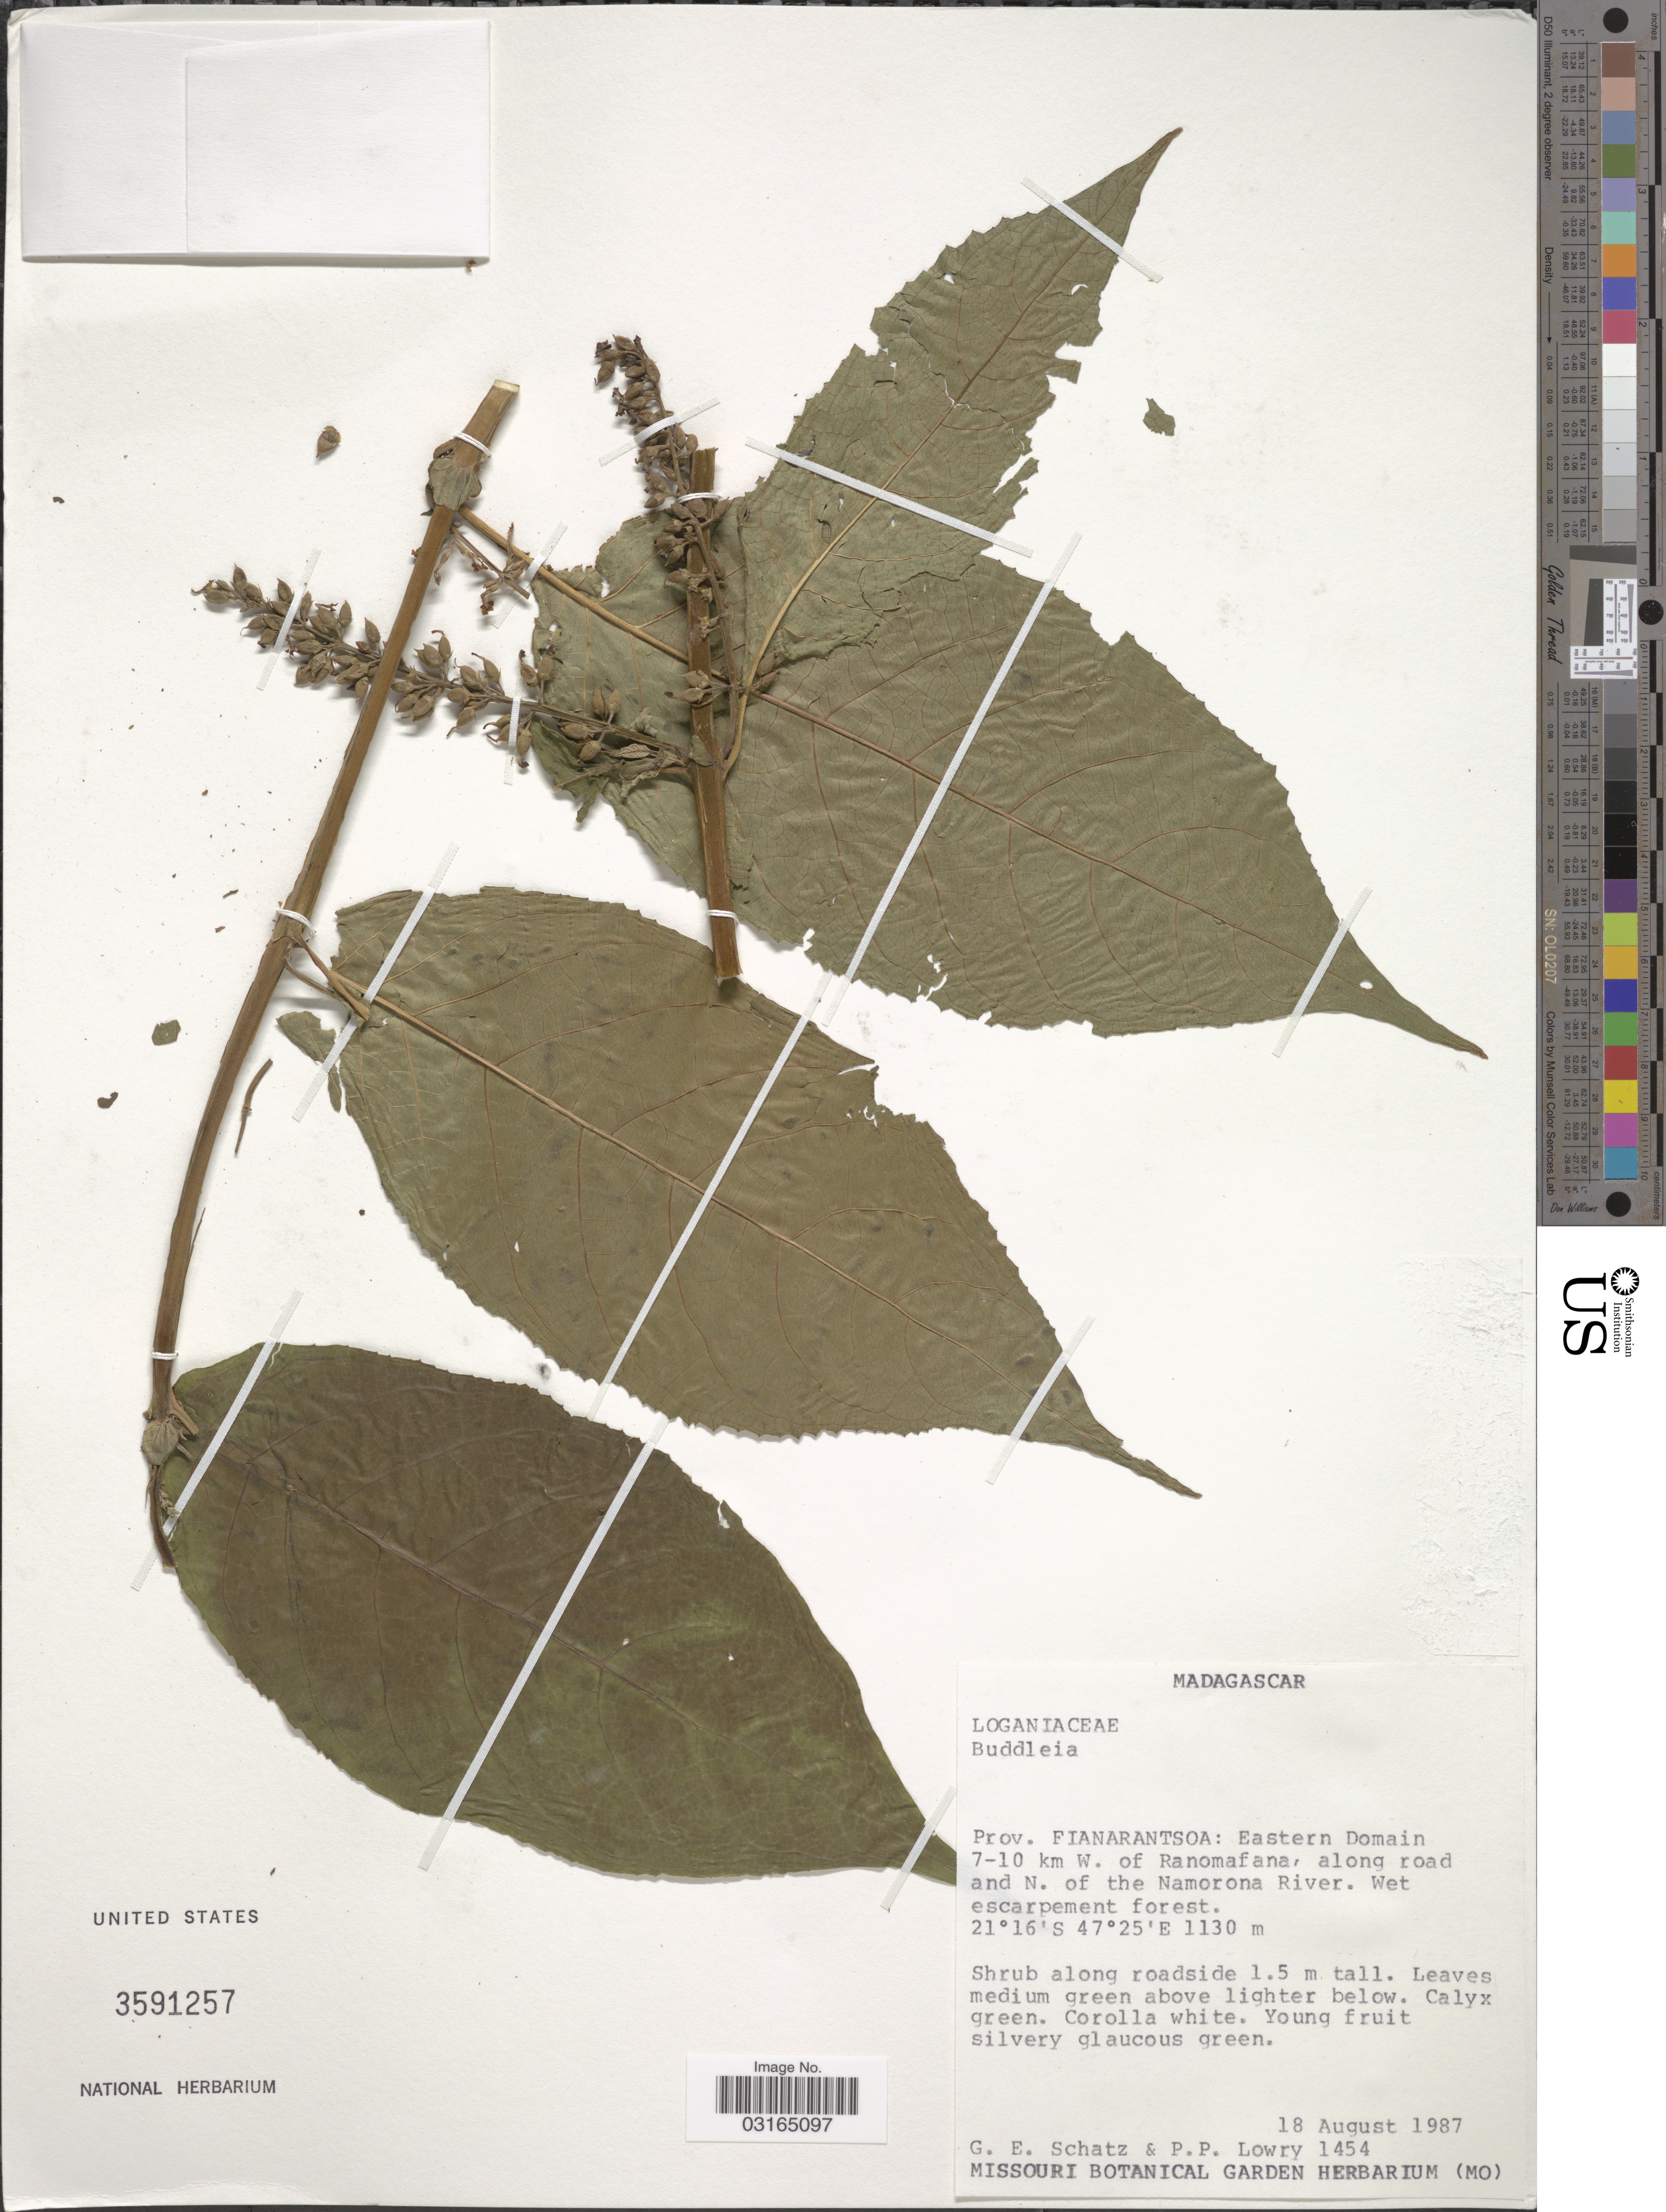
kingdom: Plantae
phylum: Tracheophyta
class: Magnoliopsida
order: Lamiales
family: Scrophulariaceae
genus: Buddleja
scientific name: Buddleja sp.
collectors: G. Schatz & P. Lowry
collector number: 1454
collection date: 1987-08-18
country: Madagascar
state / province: Vatovavy Fitovinany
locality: Eastern Domain 7-10 km W. of Ranomafana, along road and N. of the Namorona River.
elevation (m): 1130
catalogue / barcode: US 3591257